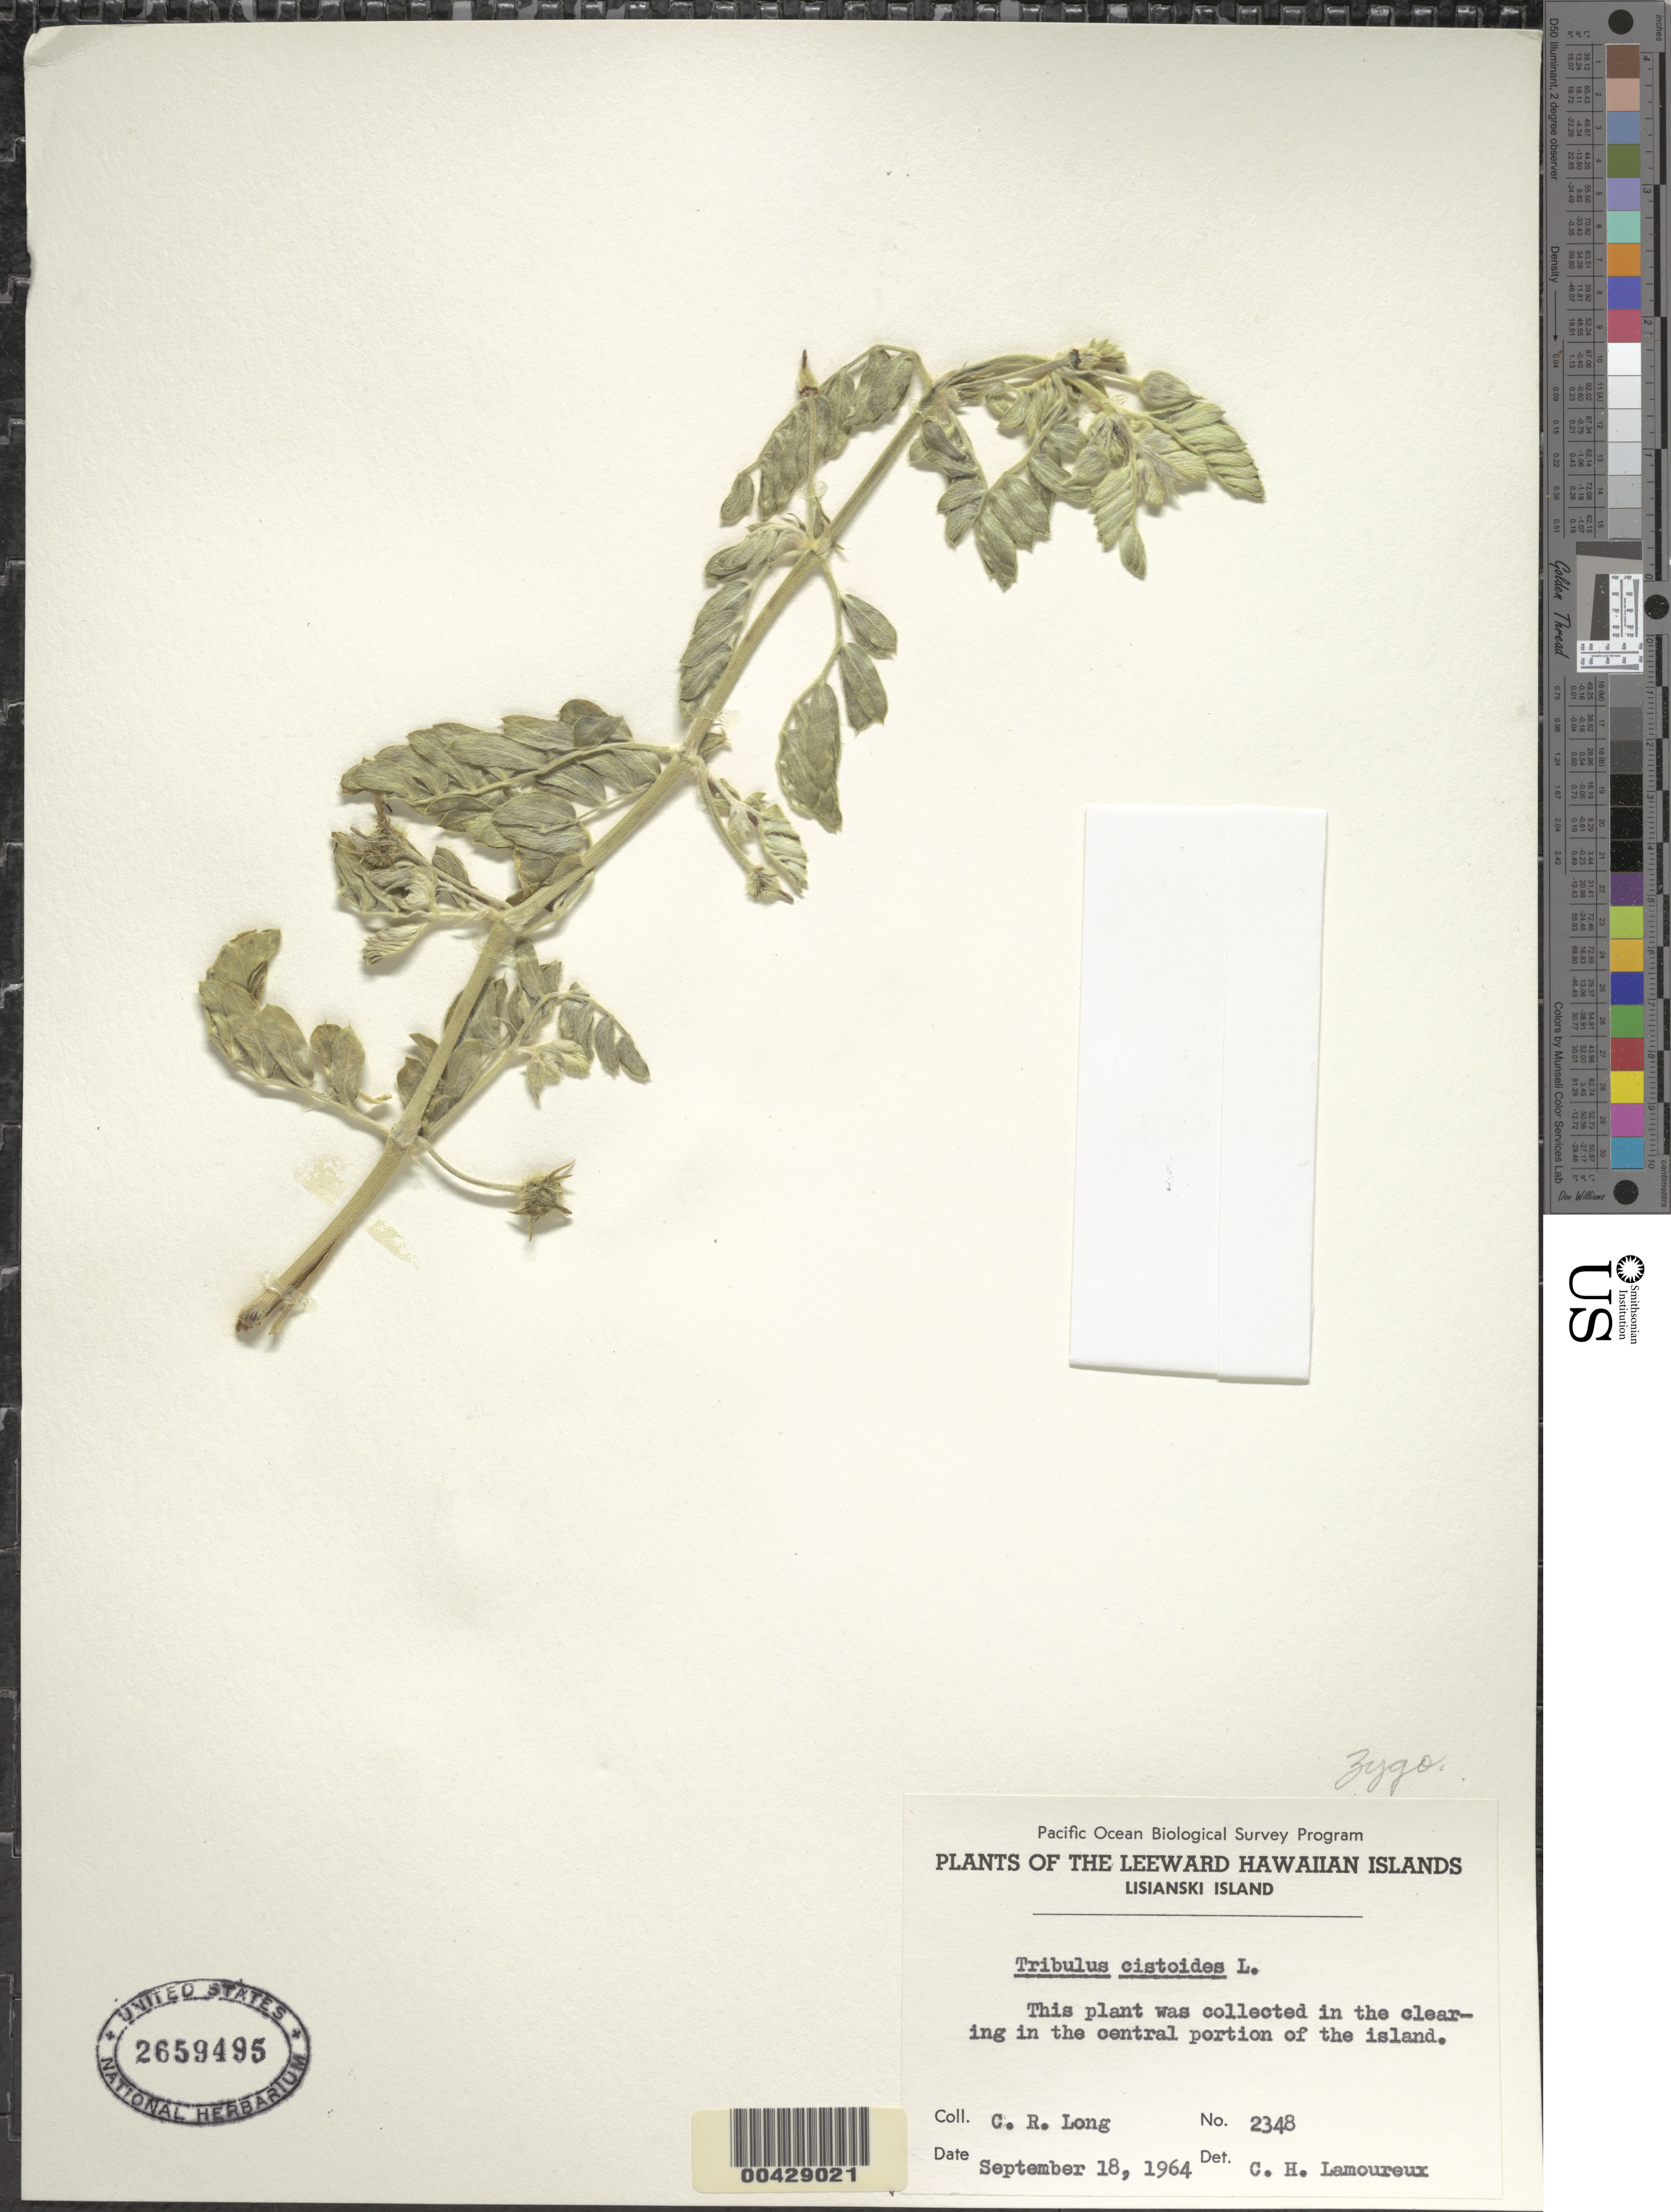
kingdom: Plantae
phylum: Tracheophyta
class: Magnoliopsida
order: Zygophyllales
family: Zygophyllaceae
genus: Tribulus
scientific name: Tribulus cistoides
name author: L.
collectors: C. Long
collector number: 2348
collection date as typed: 18 Sep 1964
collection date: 1964-09-18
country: United States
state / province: Hawaii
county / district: Honolulu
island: Lisianski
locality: in the clearing of the central portion of the island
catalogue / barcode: US 2659495